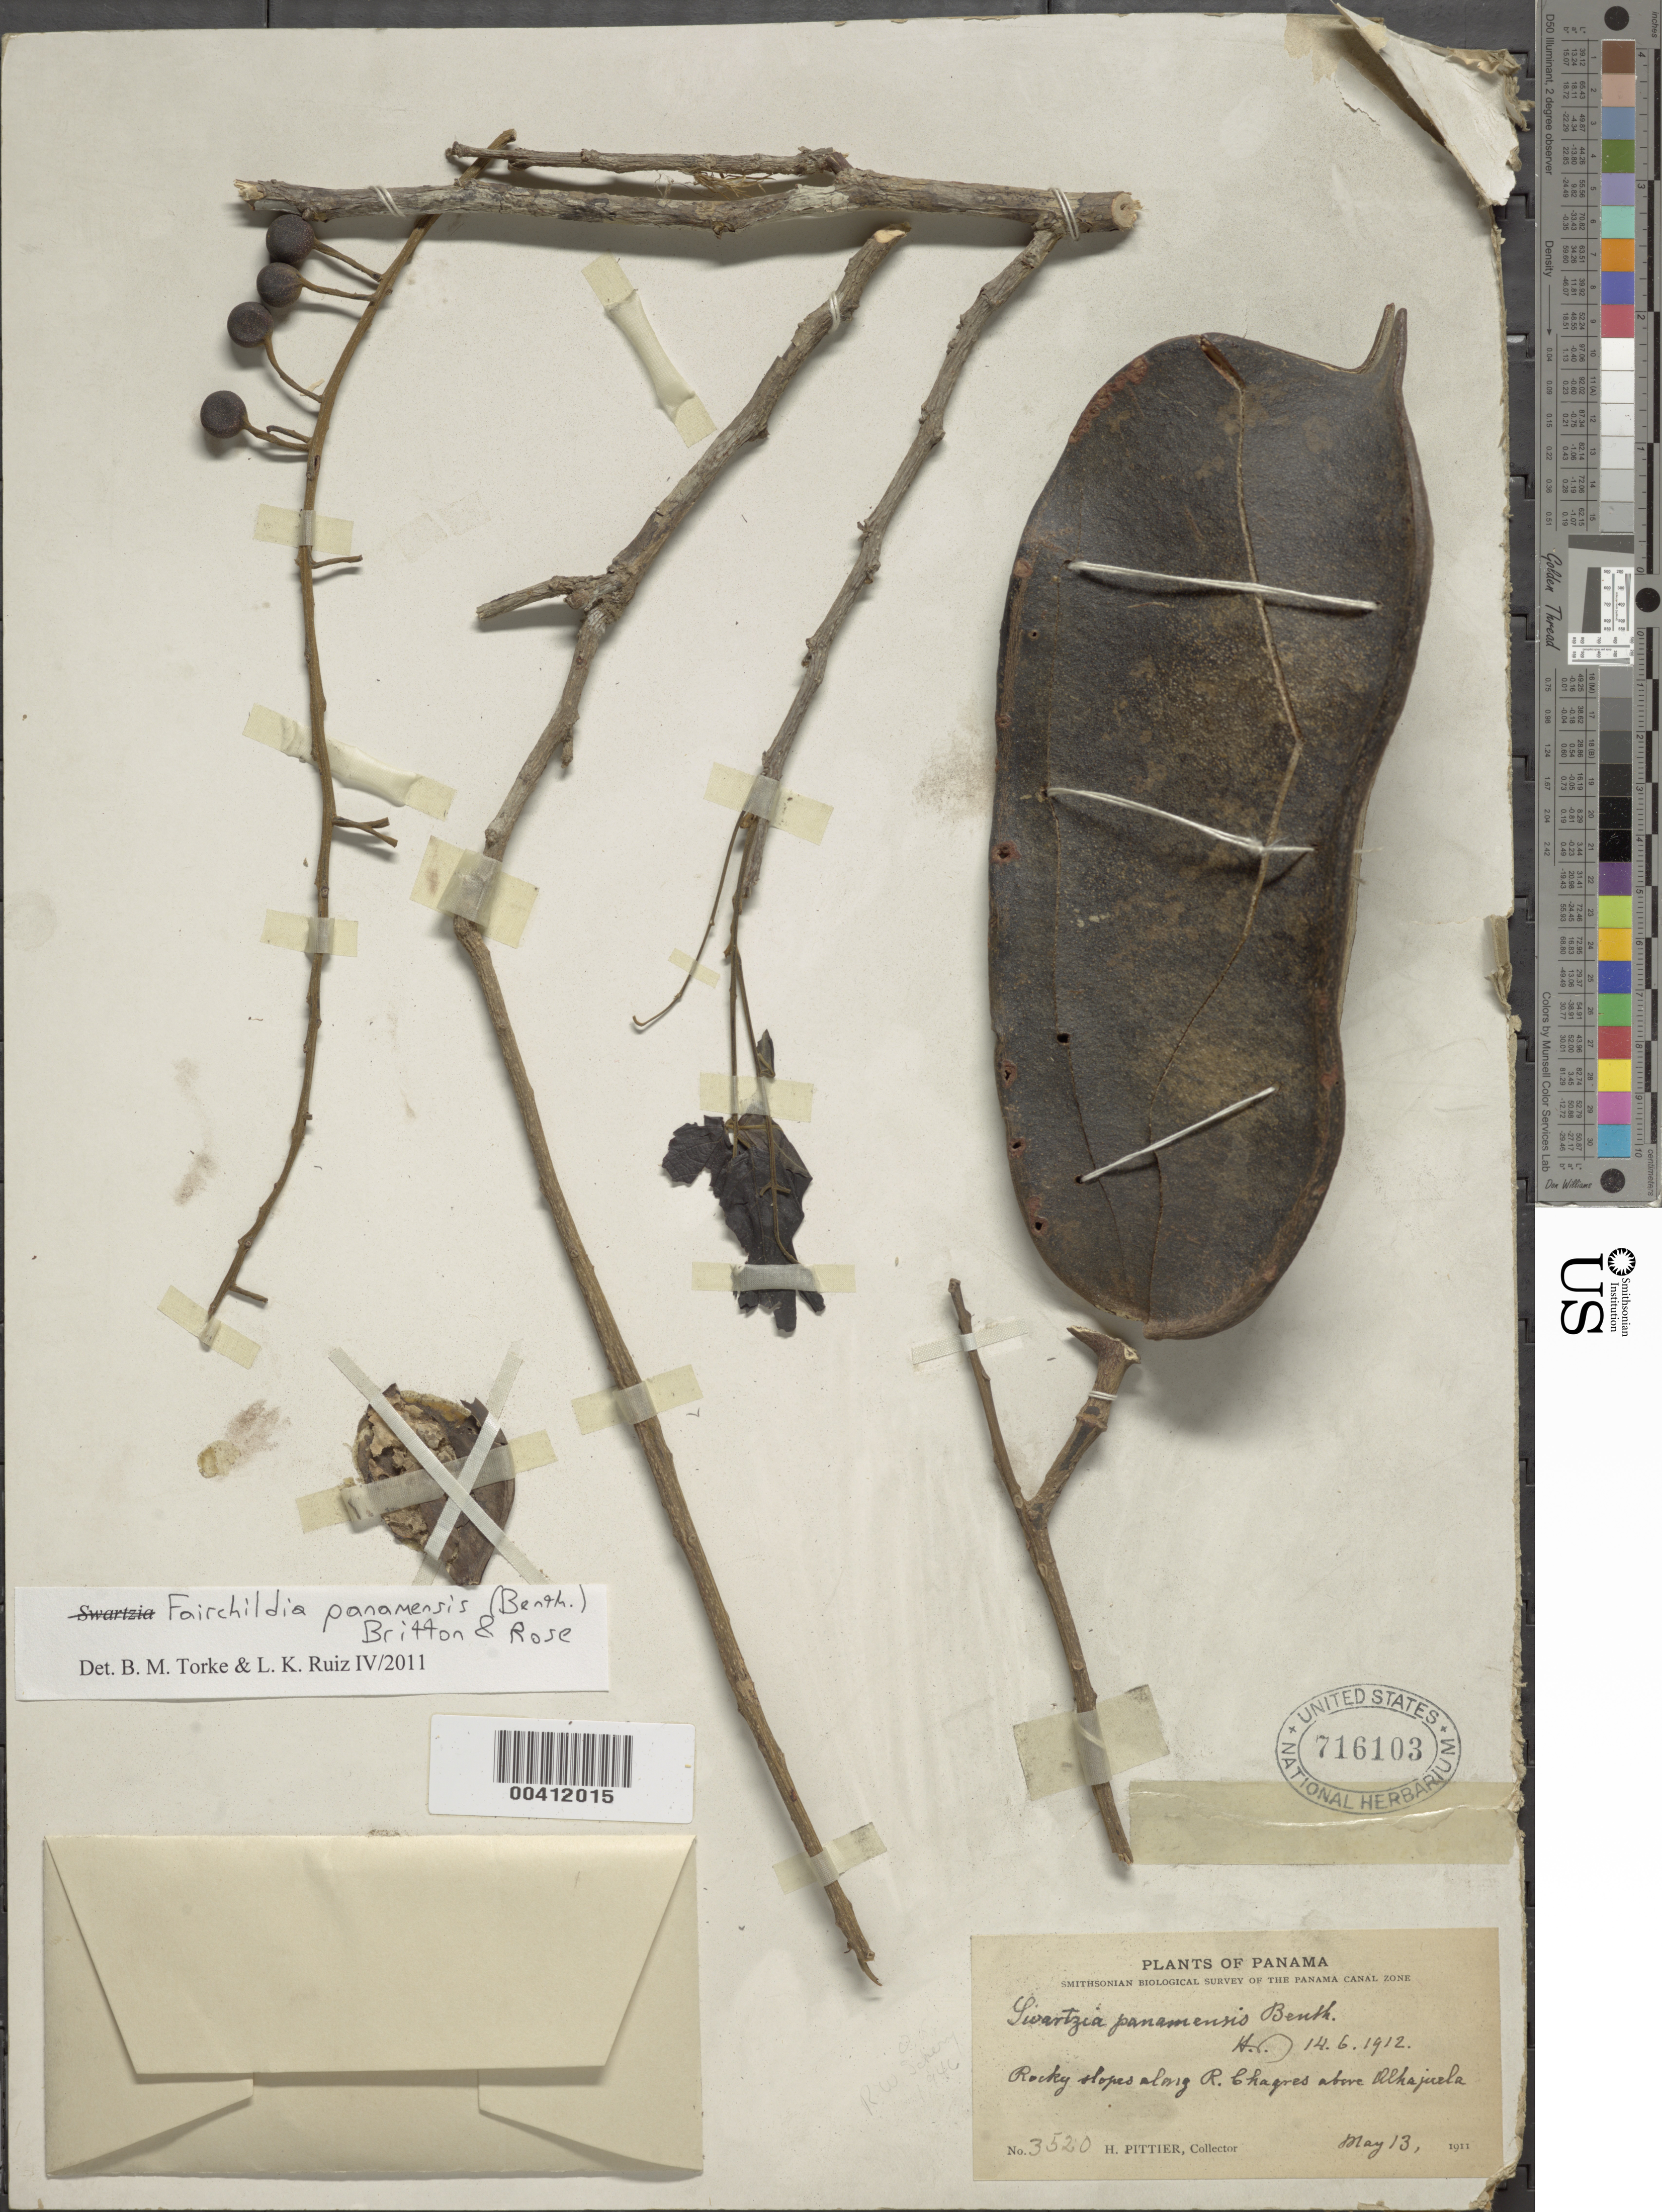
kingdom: Plantae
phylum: Tracheophyta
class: Magnoliopsida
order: Fabales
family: Fabaceae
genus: Fairchildia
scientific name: Fairchildia panamensis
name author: (Benth.) Britton & Rose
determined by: Torke, B. M.; Ruiz, L. K.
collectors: H. F. Pittier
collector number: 3520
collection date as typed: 13 May 1911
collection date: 1911-05-13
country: Panama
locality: Along Rio Chagres above Alhajuela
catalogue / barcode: US 716103